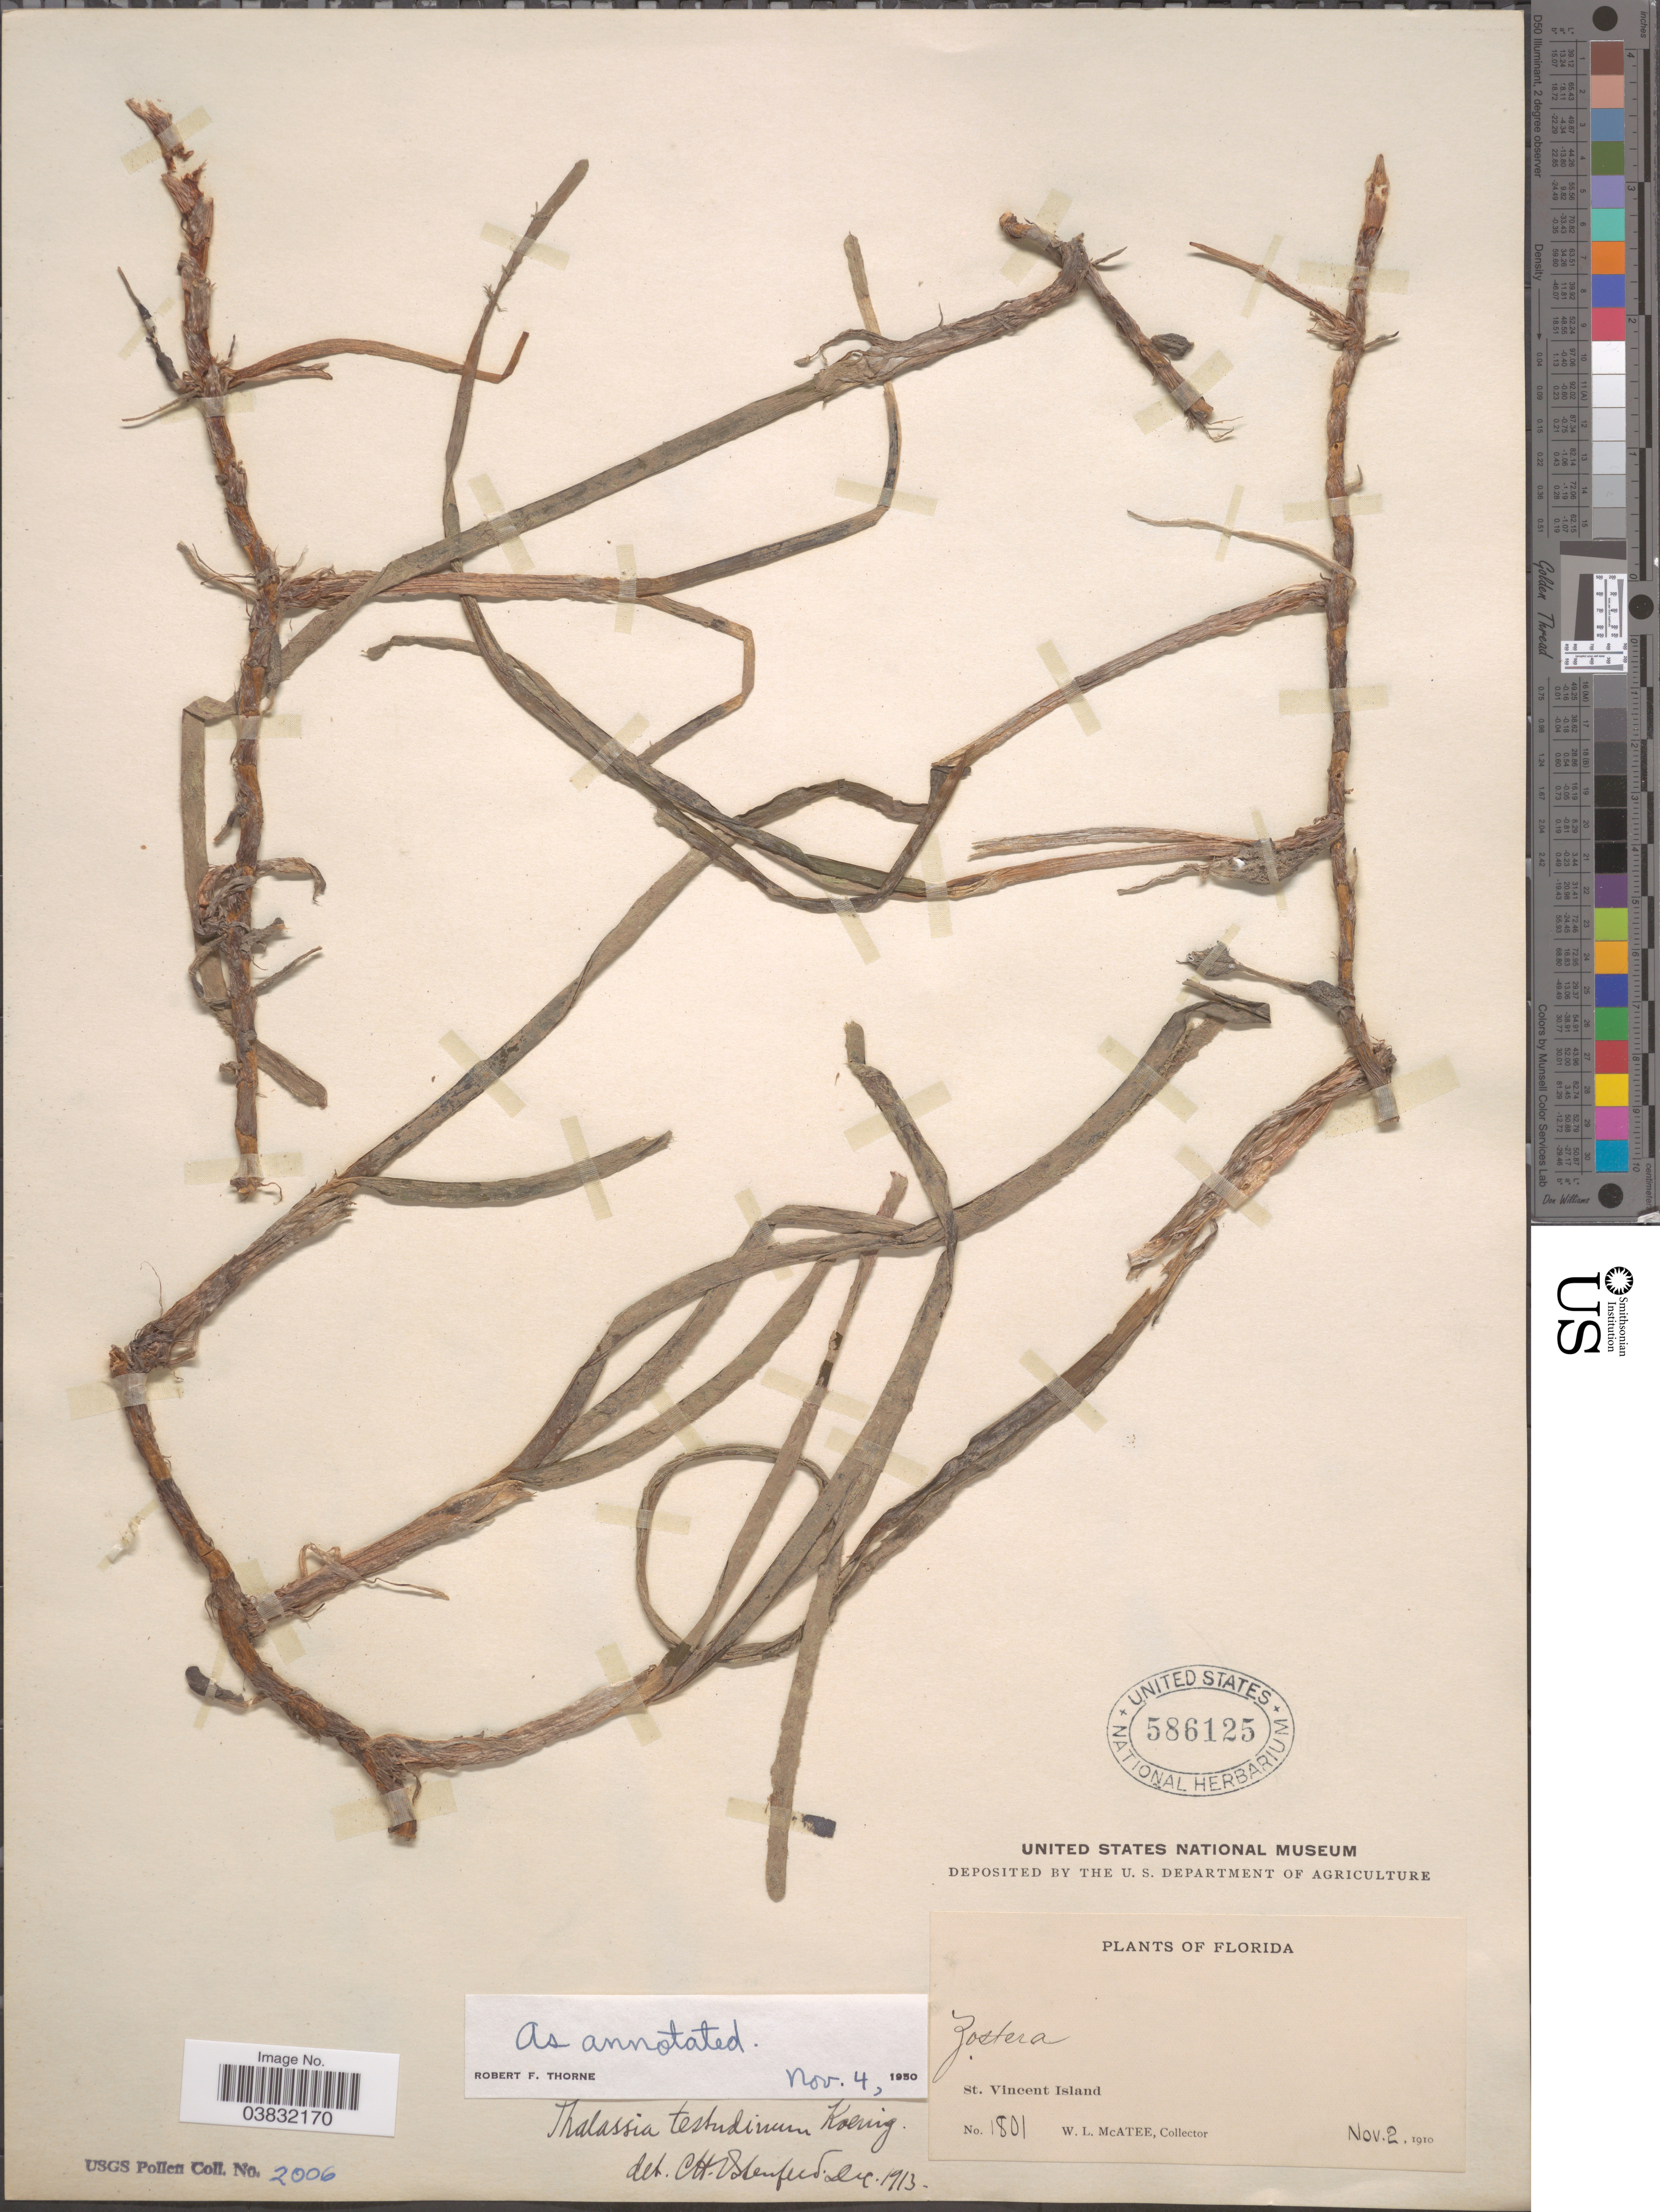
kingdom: Plantae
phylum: Tracheophyta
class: Liliopsida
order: Alismatales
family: Hydrocharitaceae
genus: Thalassia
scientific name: Thalassia testudinum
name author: Banks & Sol. ex K.D. Koenig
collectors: W. McAtee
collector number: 1801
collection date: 1910-11-02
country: United States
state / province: Florida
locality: St. Vincent Island.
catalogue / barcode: US 586125